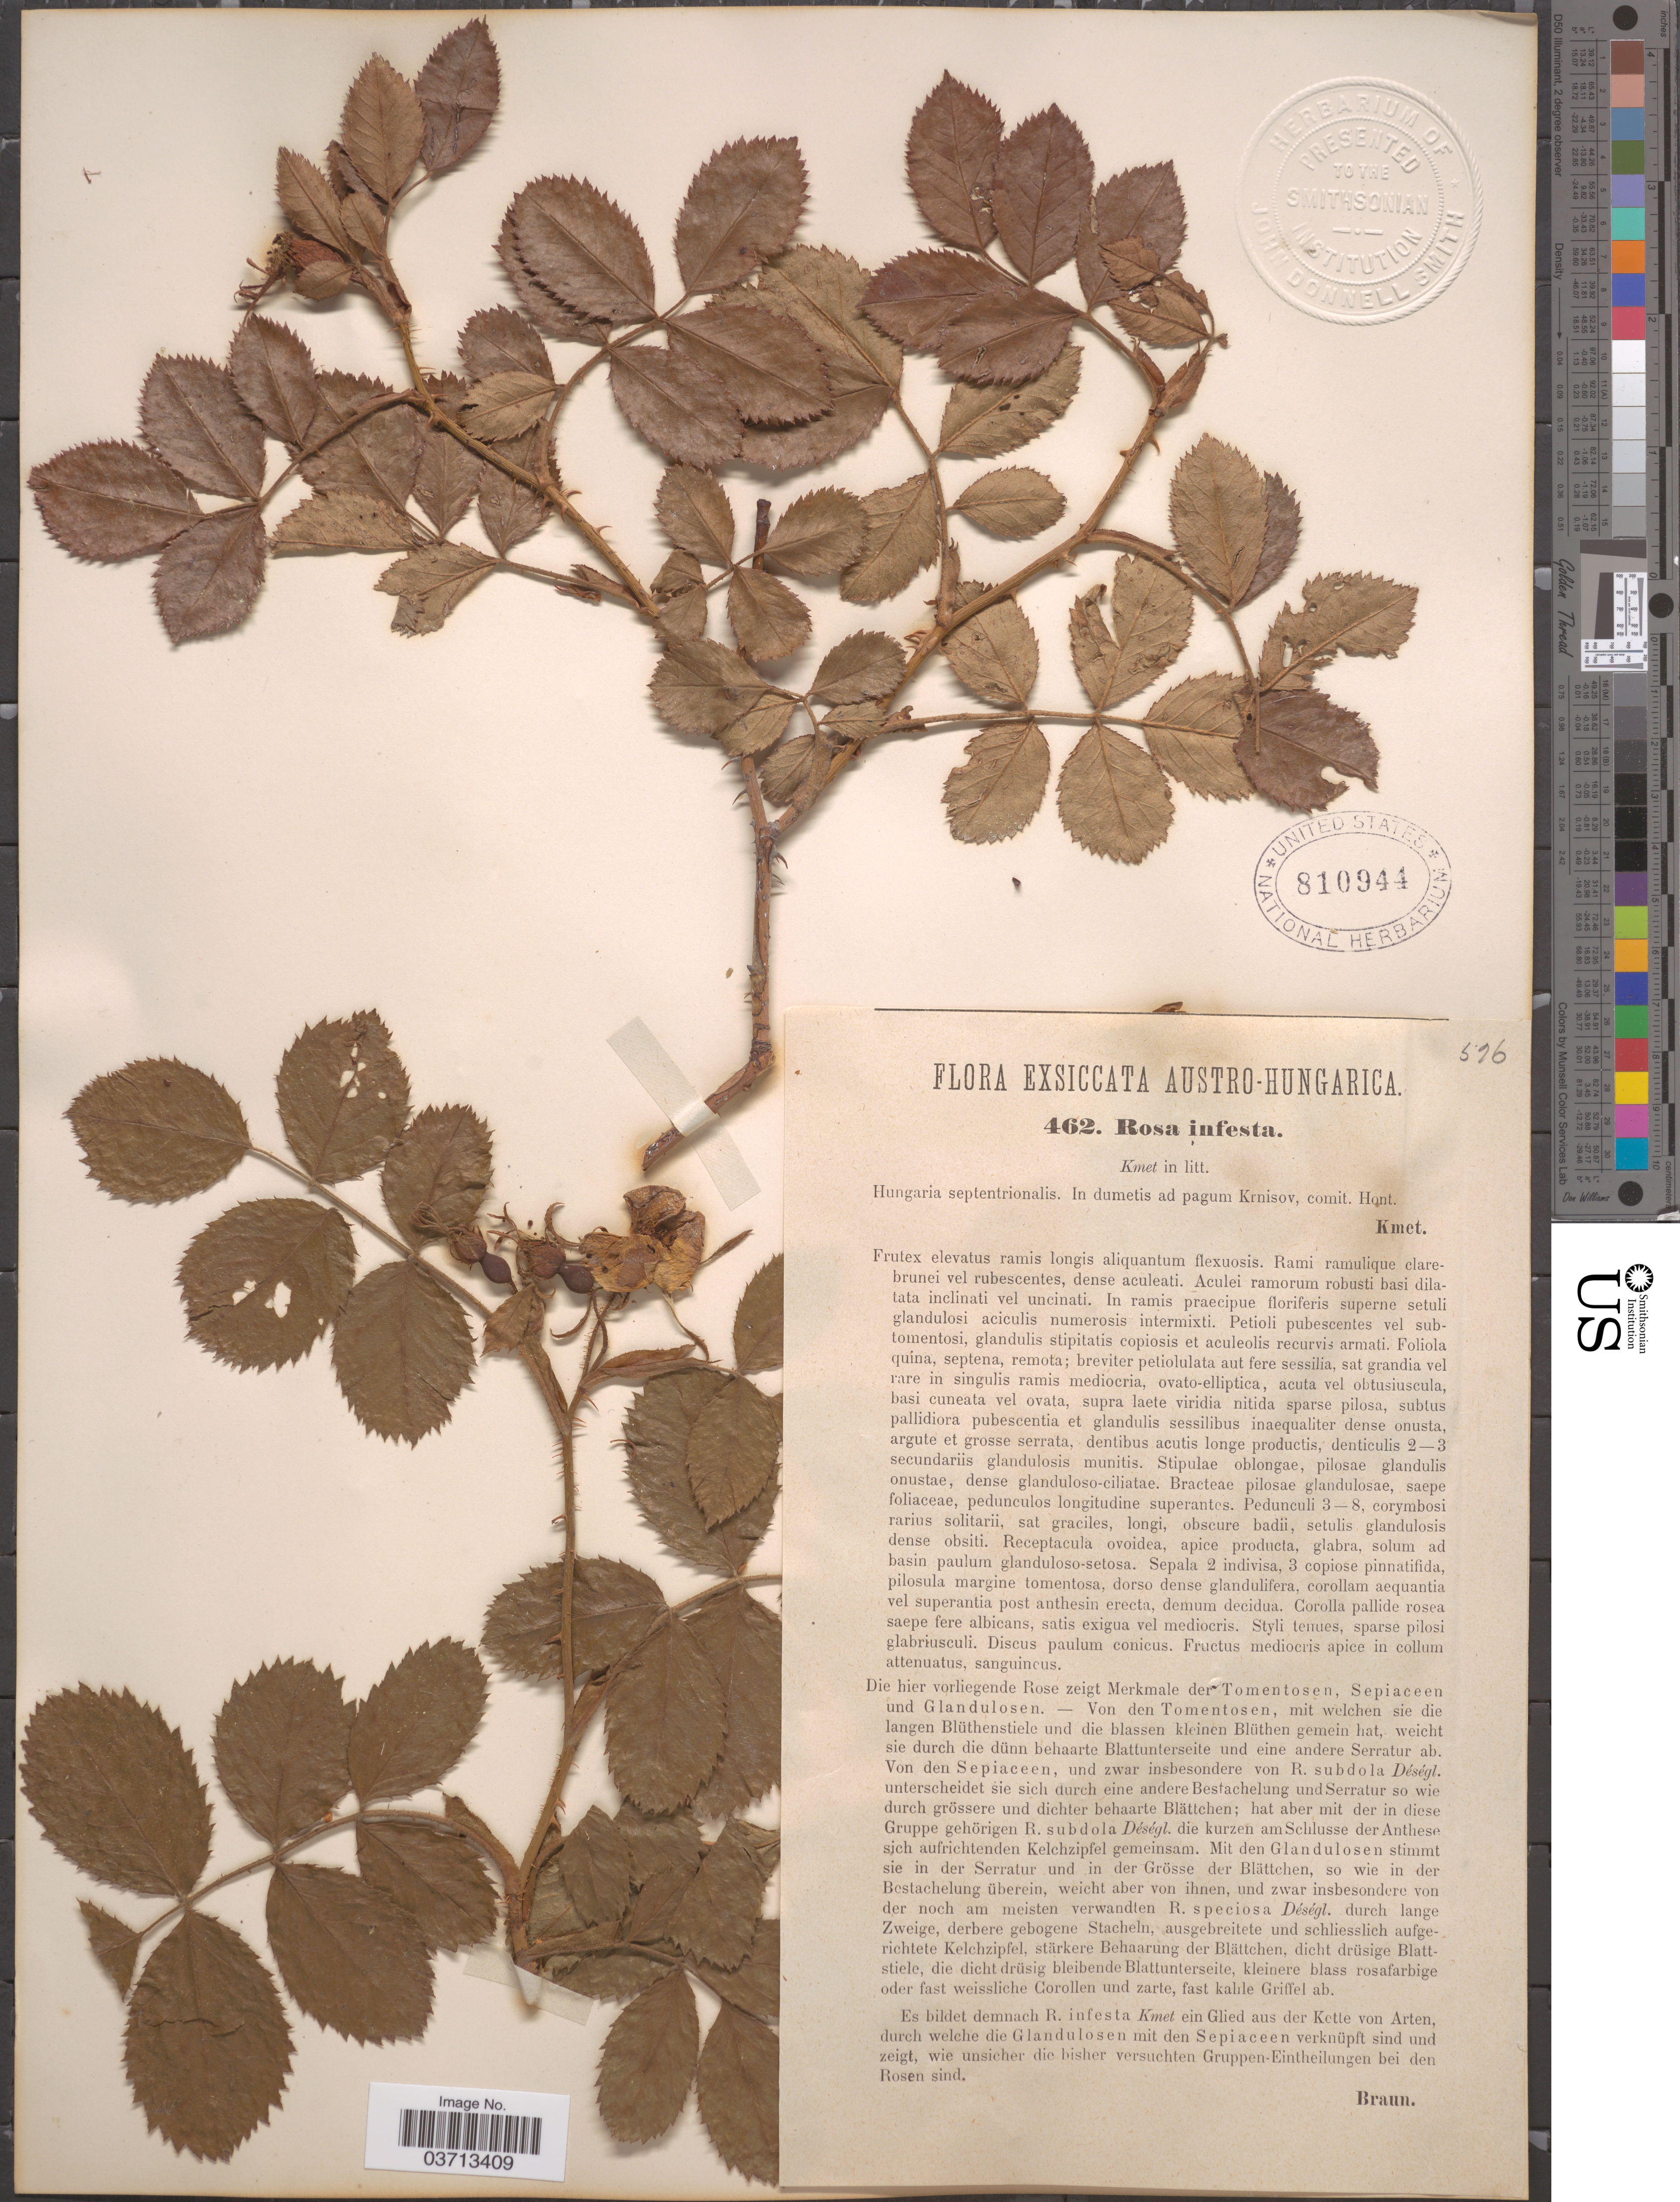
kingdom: Plantae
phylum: Tracheophyta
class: Magnoliopsida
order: Rosales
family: Rosaceae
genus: Rosa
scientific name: Rosa infesta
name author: Kmet ex Heinr. Braun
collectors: A. Kmet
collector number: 462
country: Hungary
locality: Austro-Hungarica. Hungaria septentrionalis. In dumetis ad pagum Krnisov, comit. Hont.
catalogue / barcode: US 810944